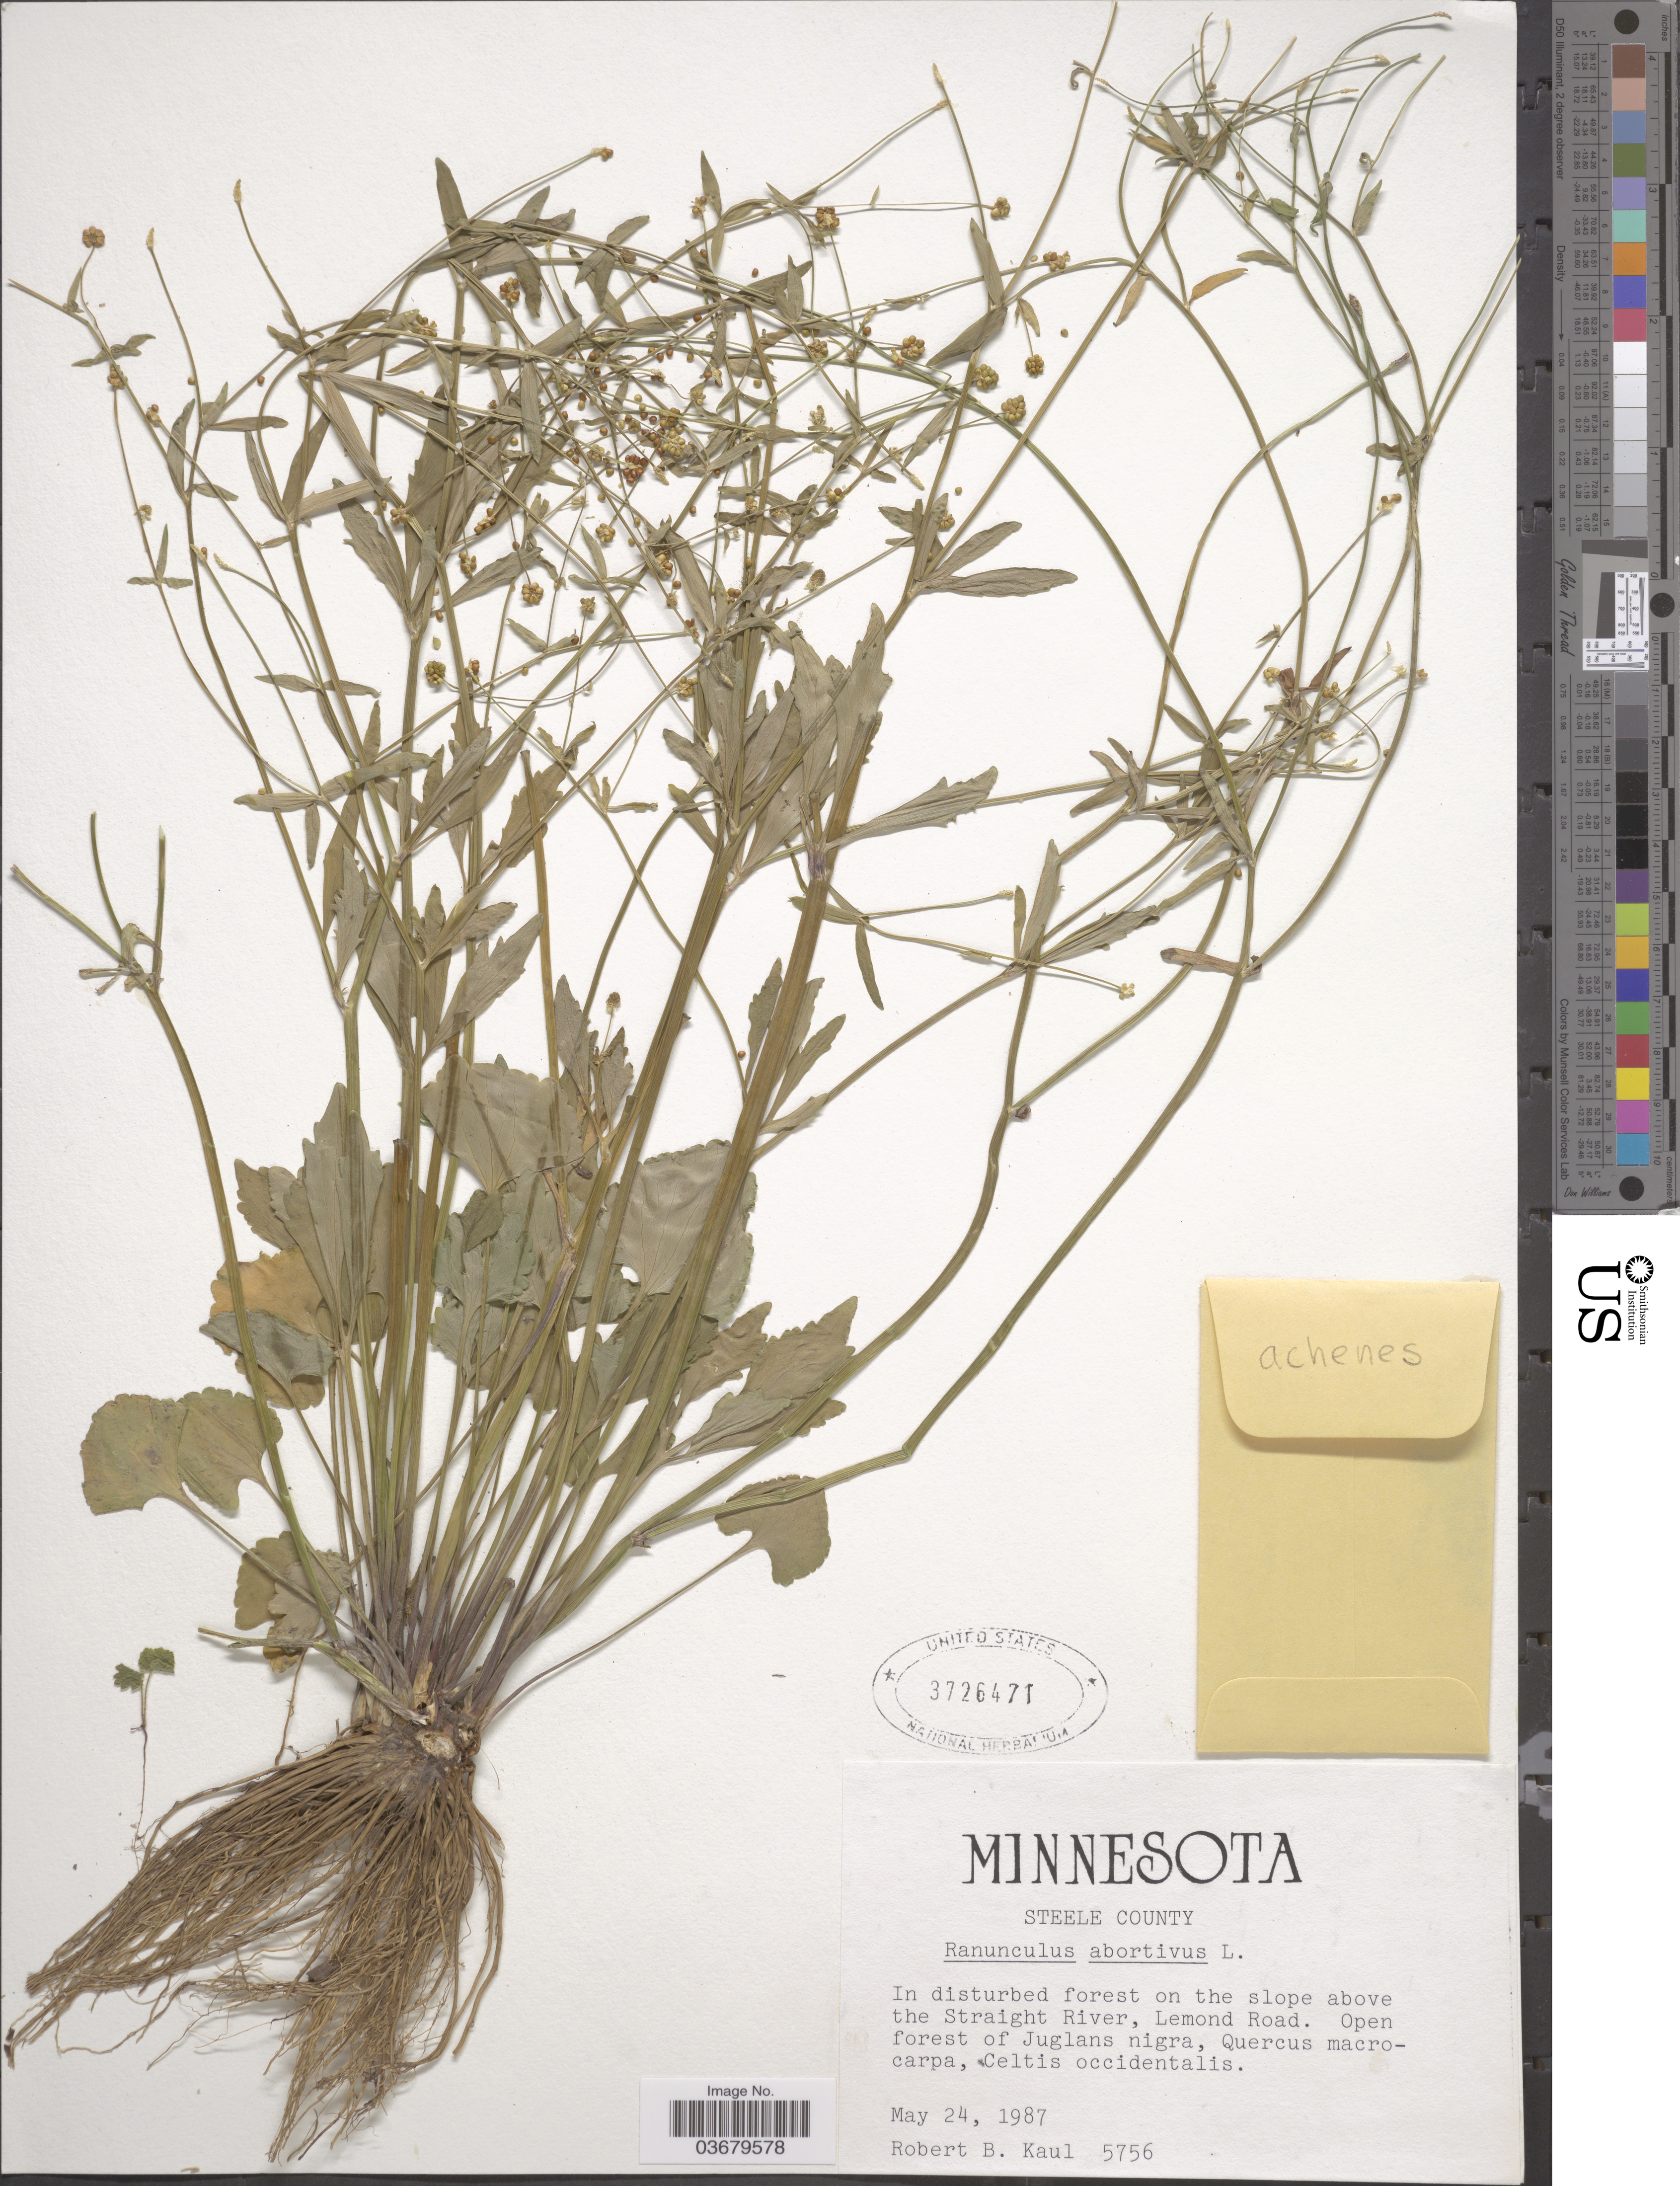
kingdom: Plantae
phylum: Tracheophyta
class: Magnoliopsida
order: Ranunculales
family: Ranunculaceae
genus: Ranunculus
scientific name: Ranunculus abortivus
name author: L.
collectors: R. Kaul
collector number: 5756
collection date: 1987-05-24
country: United States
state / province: Minnesota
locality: Steele County. Above the Straight River, Lemond Road.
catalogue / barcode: US 3726471